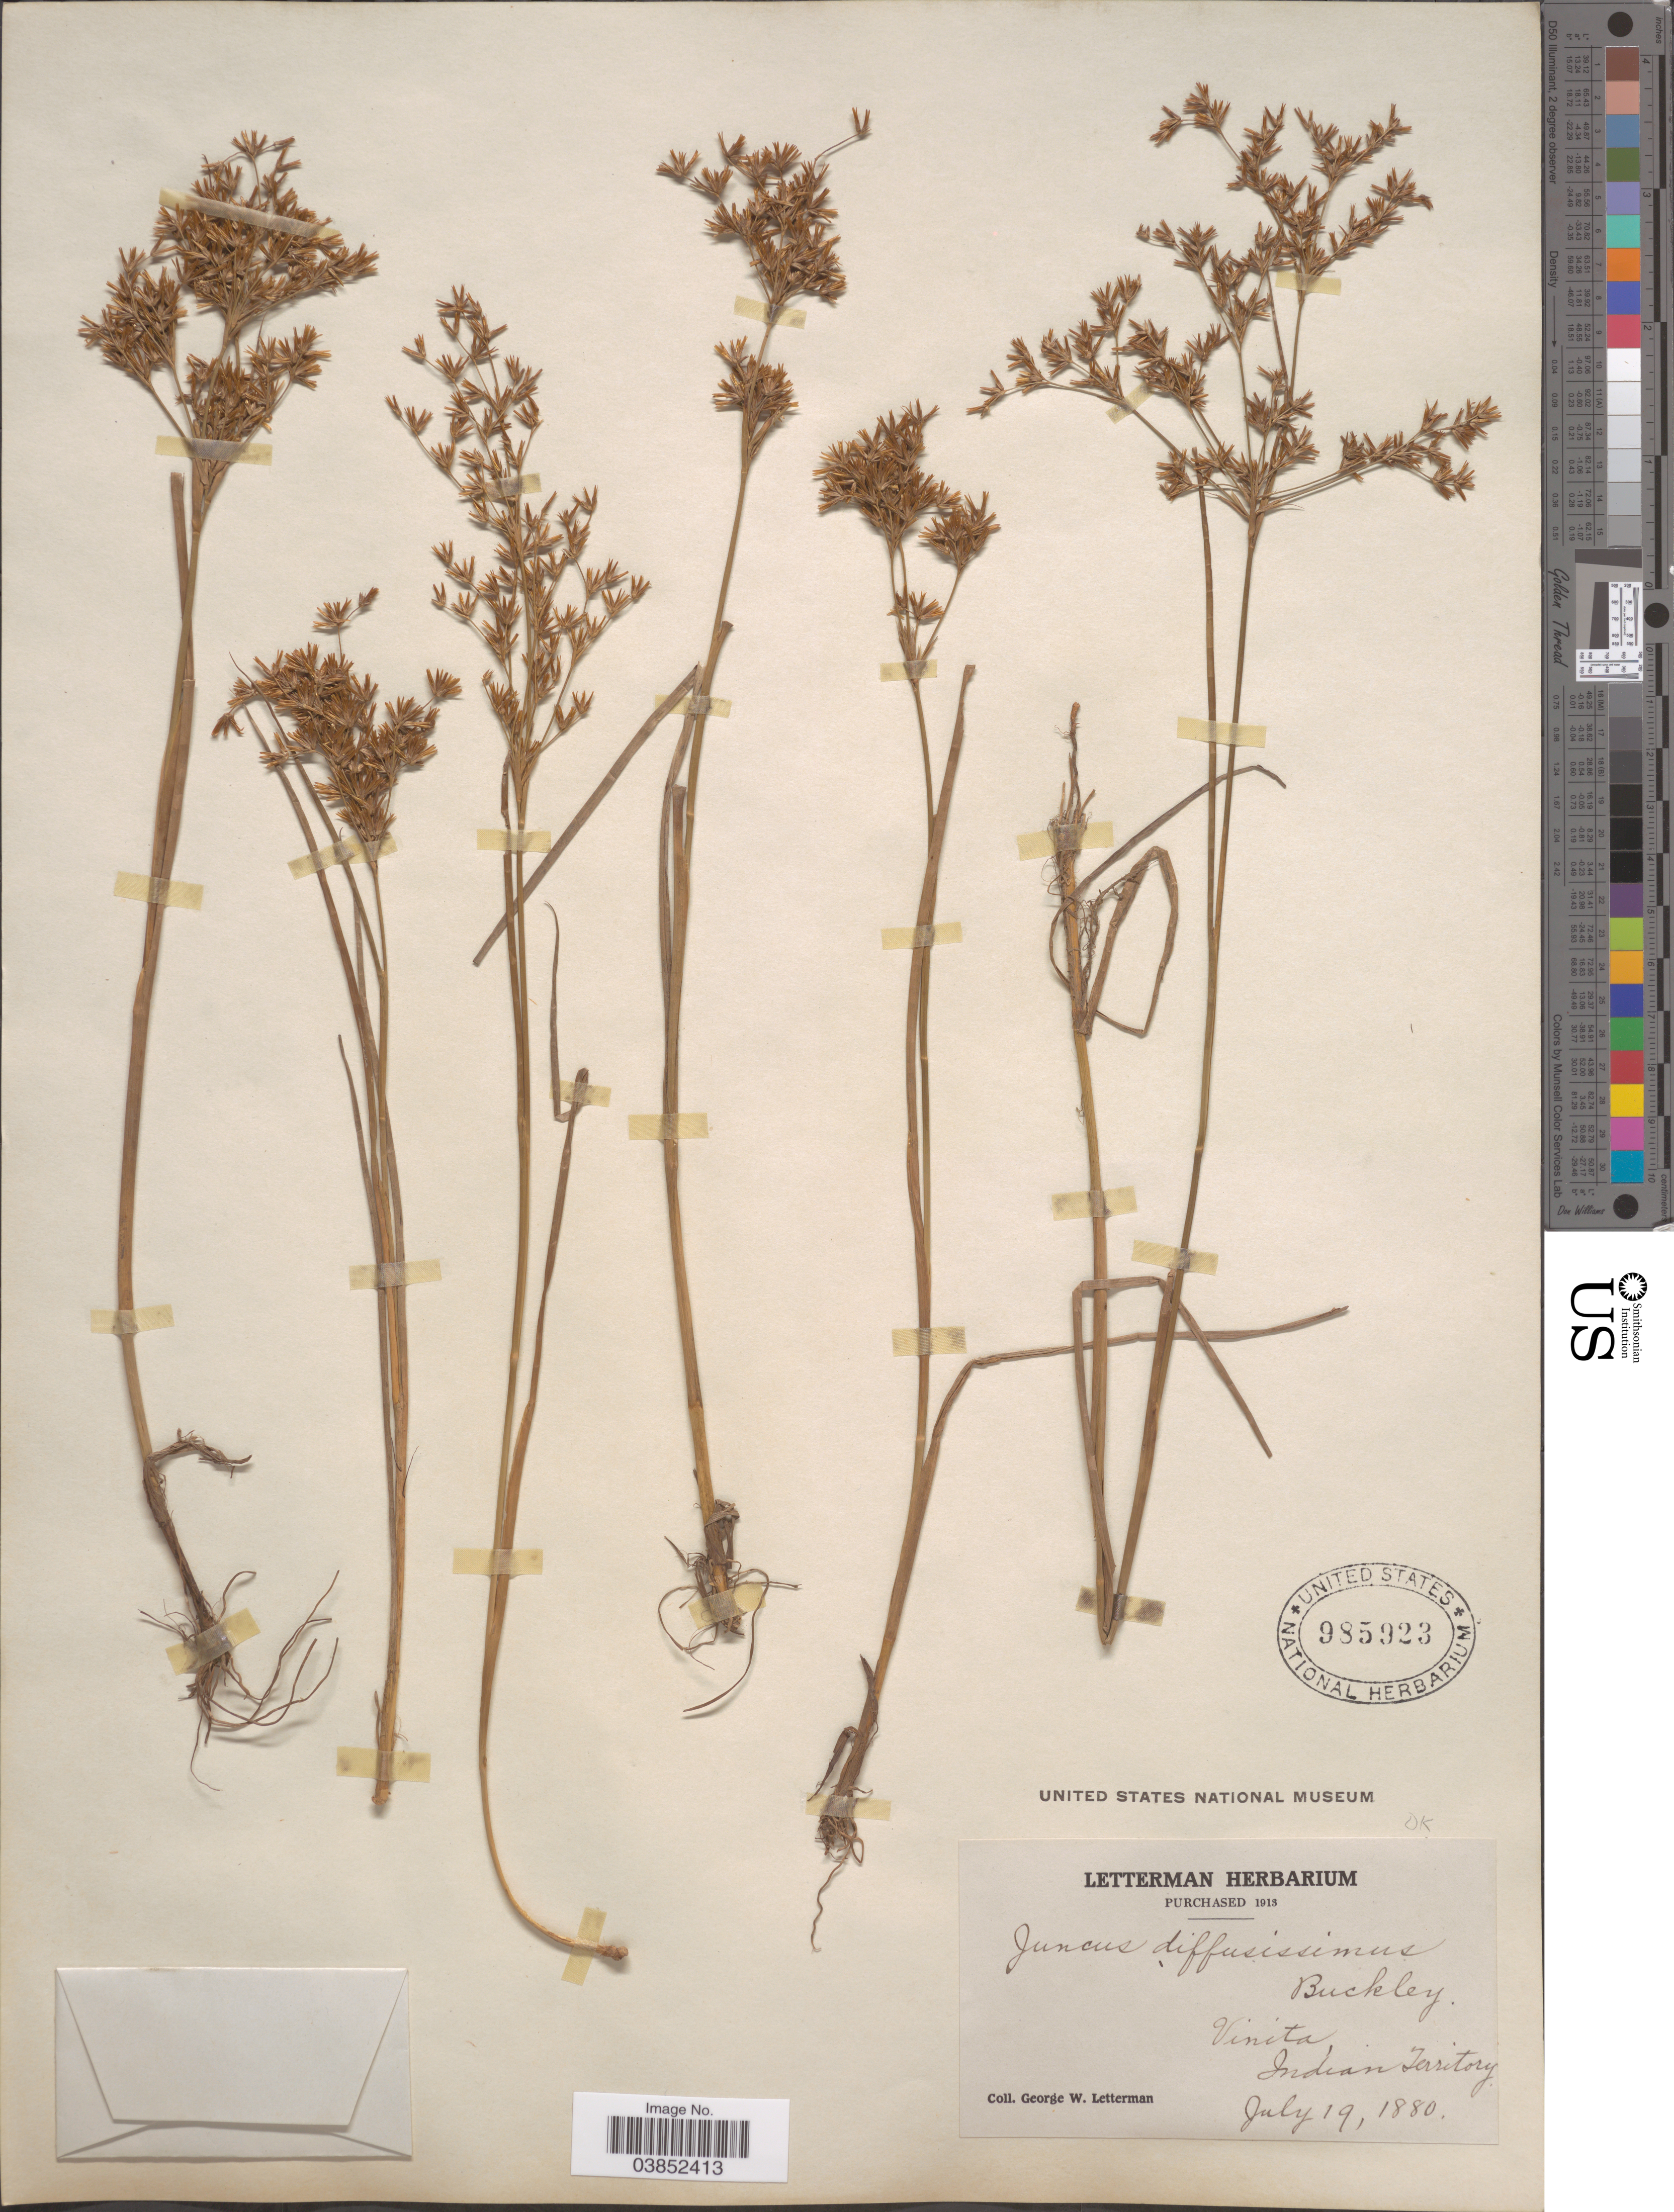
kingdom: Plantae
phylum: Tracheophyta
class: Liliopsida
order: Poales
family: Juncaceae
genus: Juncus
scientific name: Juncus diffusissimus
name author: Buckley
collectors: G. W. Letterman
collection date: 1880-07-19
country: United States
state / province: Oklahoma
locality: Vinita, Indian Territory.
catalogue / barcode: US 985923